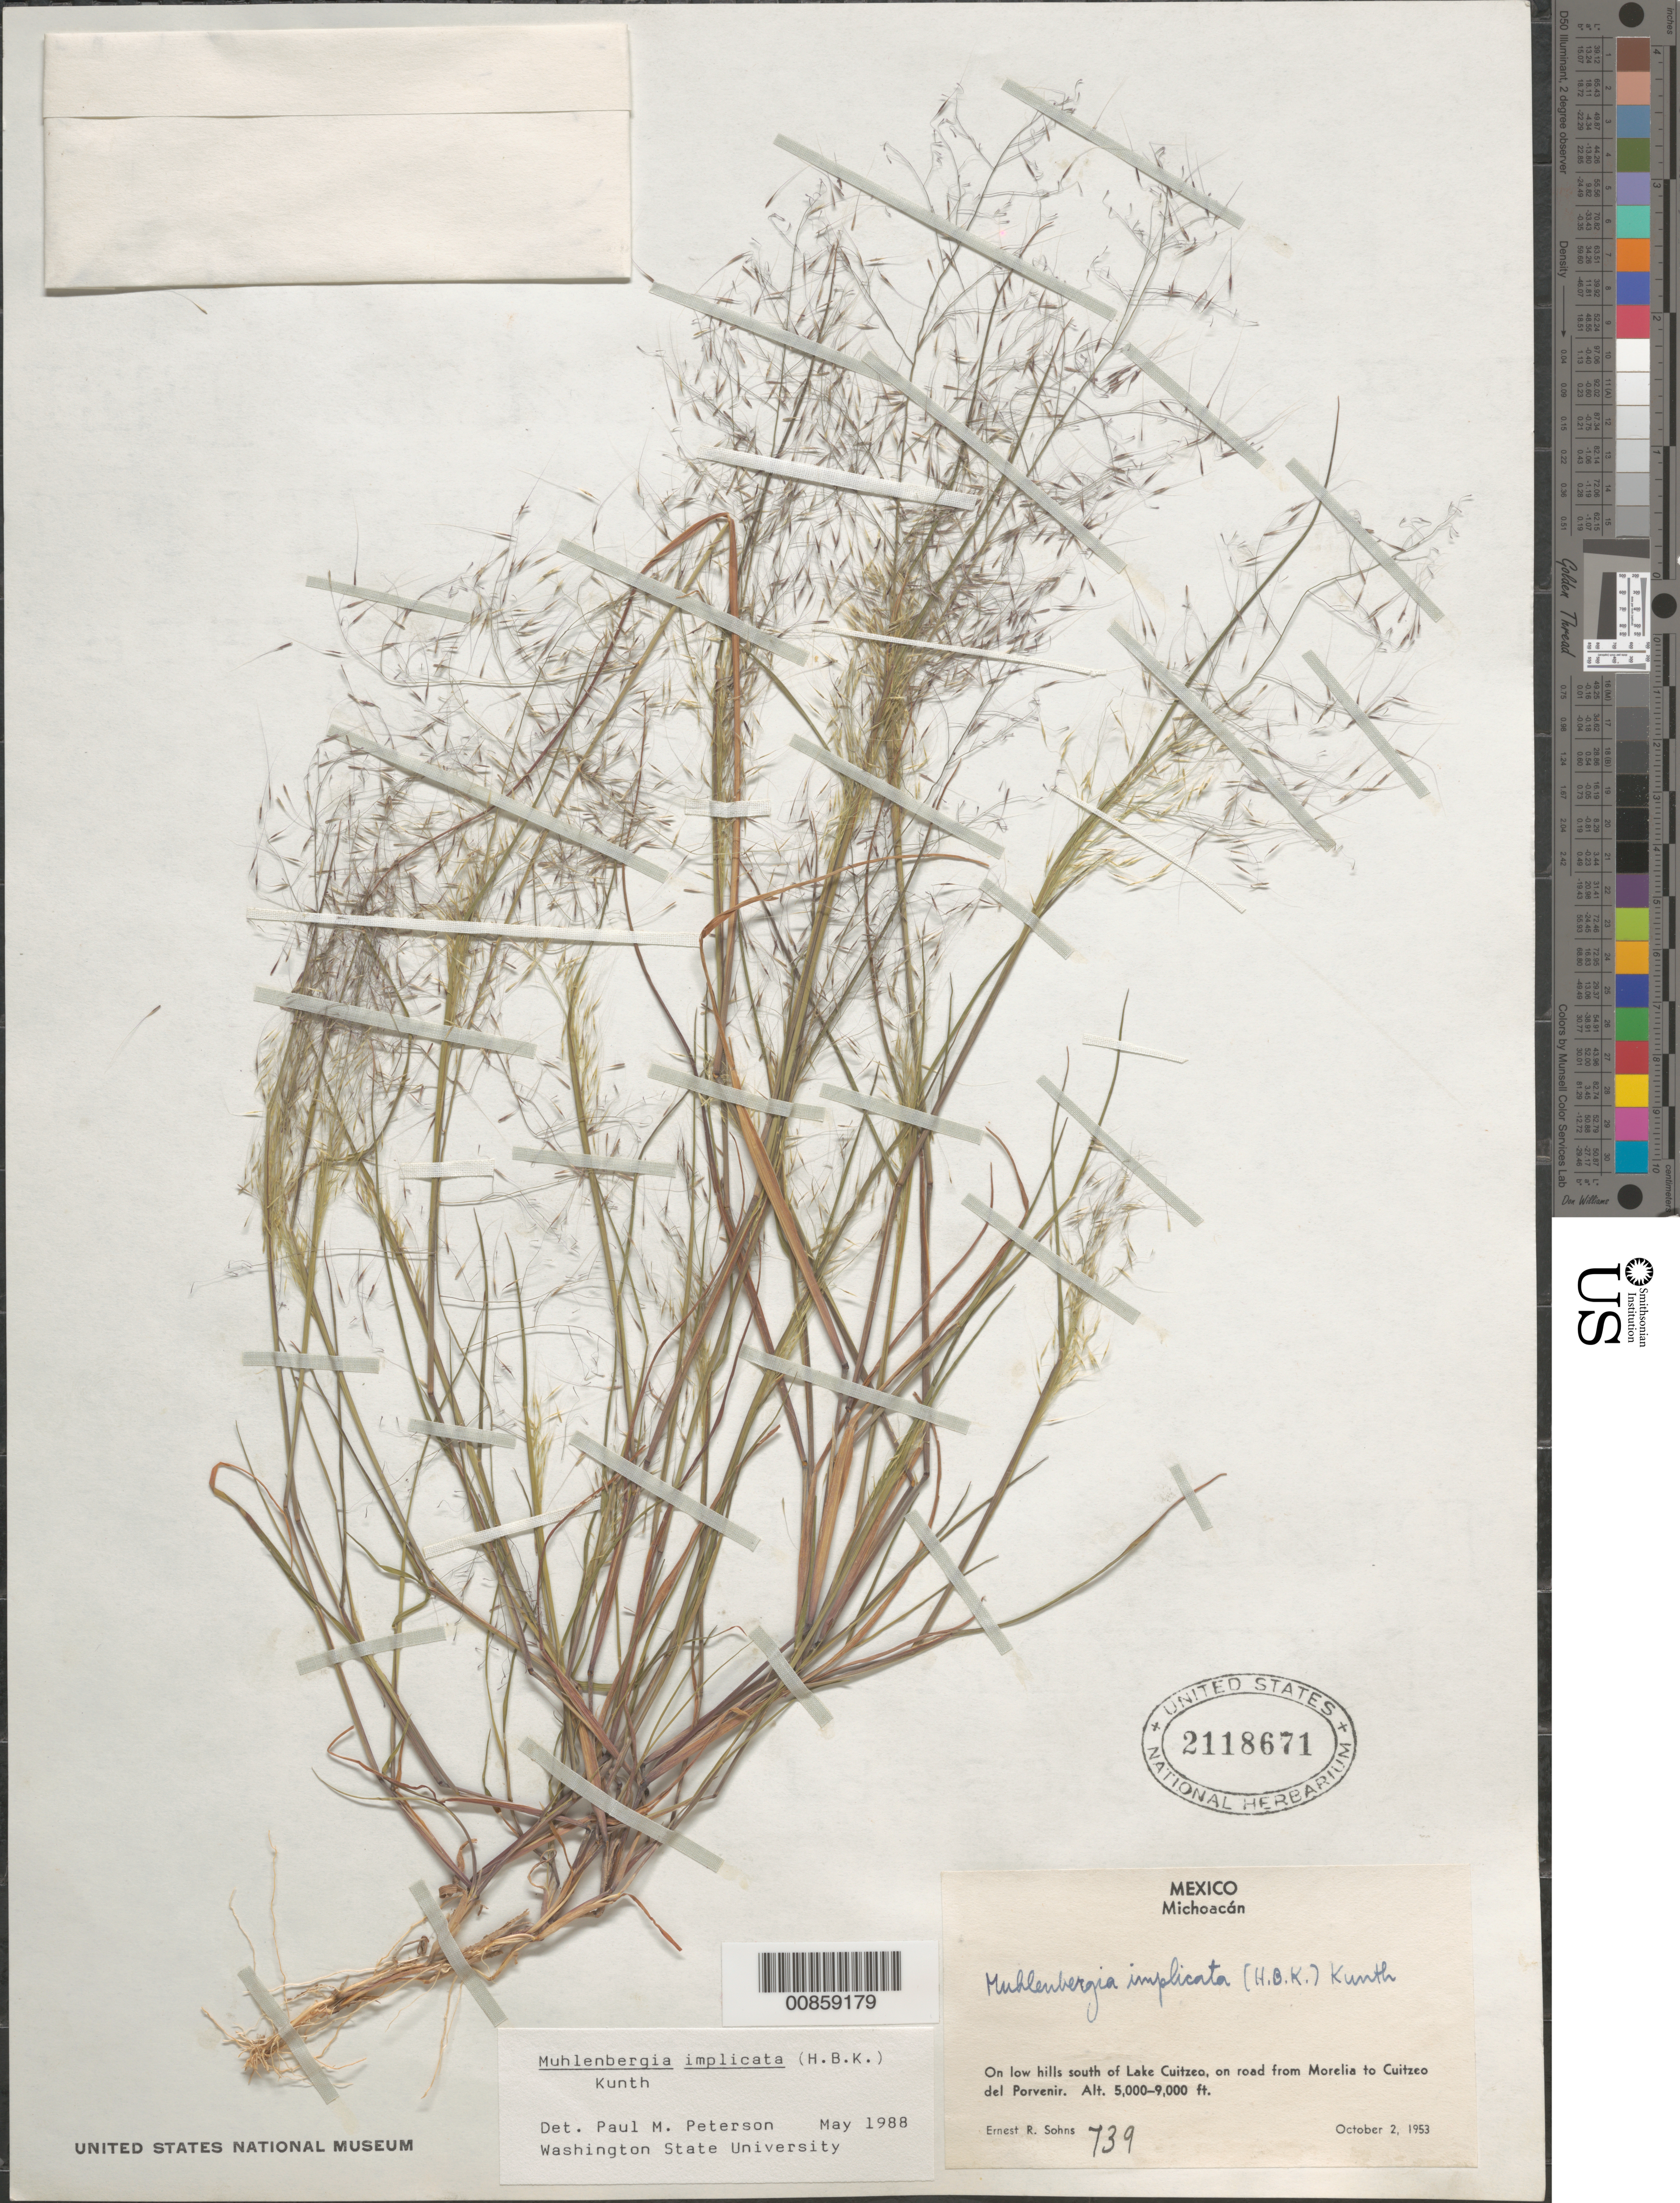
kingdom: Plantae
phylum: Tracheophyta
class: Liliopsida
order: Poales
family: Poaceae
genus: Muhlenbergia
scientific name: Muhlenbergia implicata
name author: (Kunth) Trin.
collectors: E. R. Sohns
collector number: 739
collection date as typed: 02 Oct 1953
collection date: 1953-10-02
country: Mexico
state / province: Michoacan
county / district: Cuitzeo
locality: S of Lago Cuitzeo on road to Morelia, mpio. Cuitzeo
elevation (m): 2100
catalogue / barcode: US 2118671